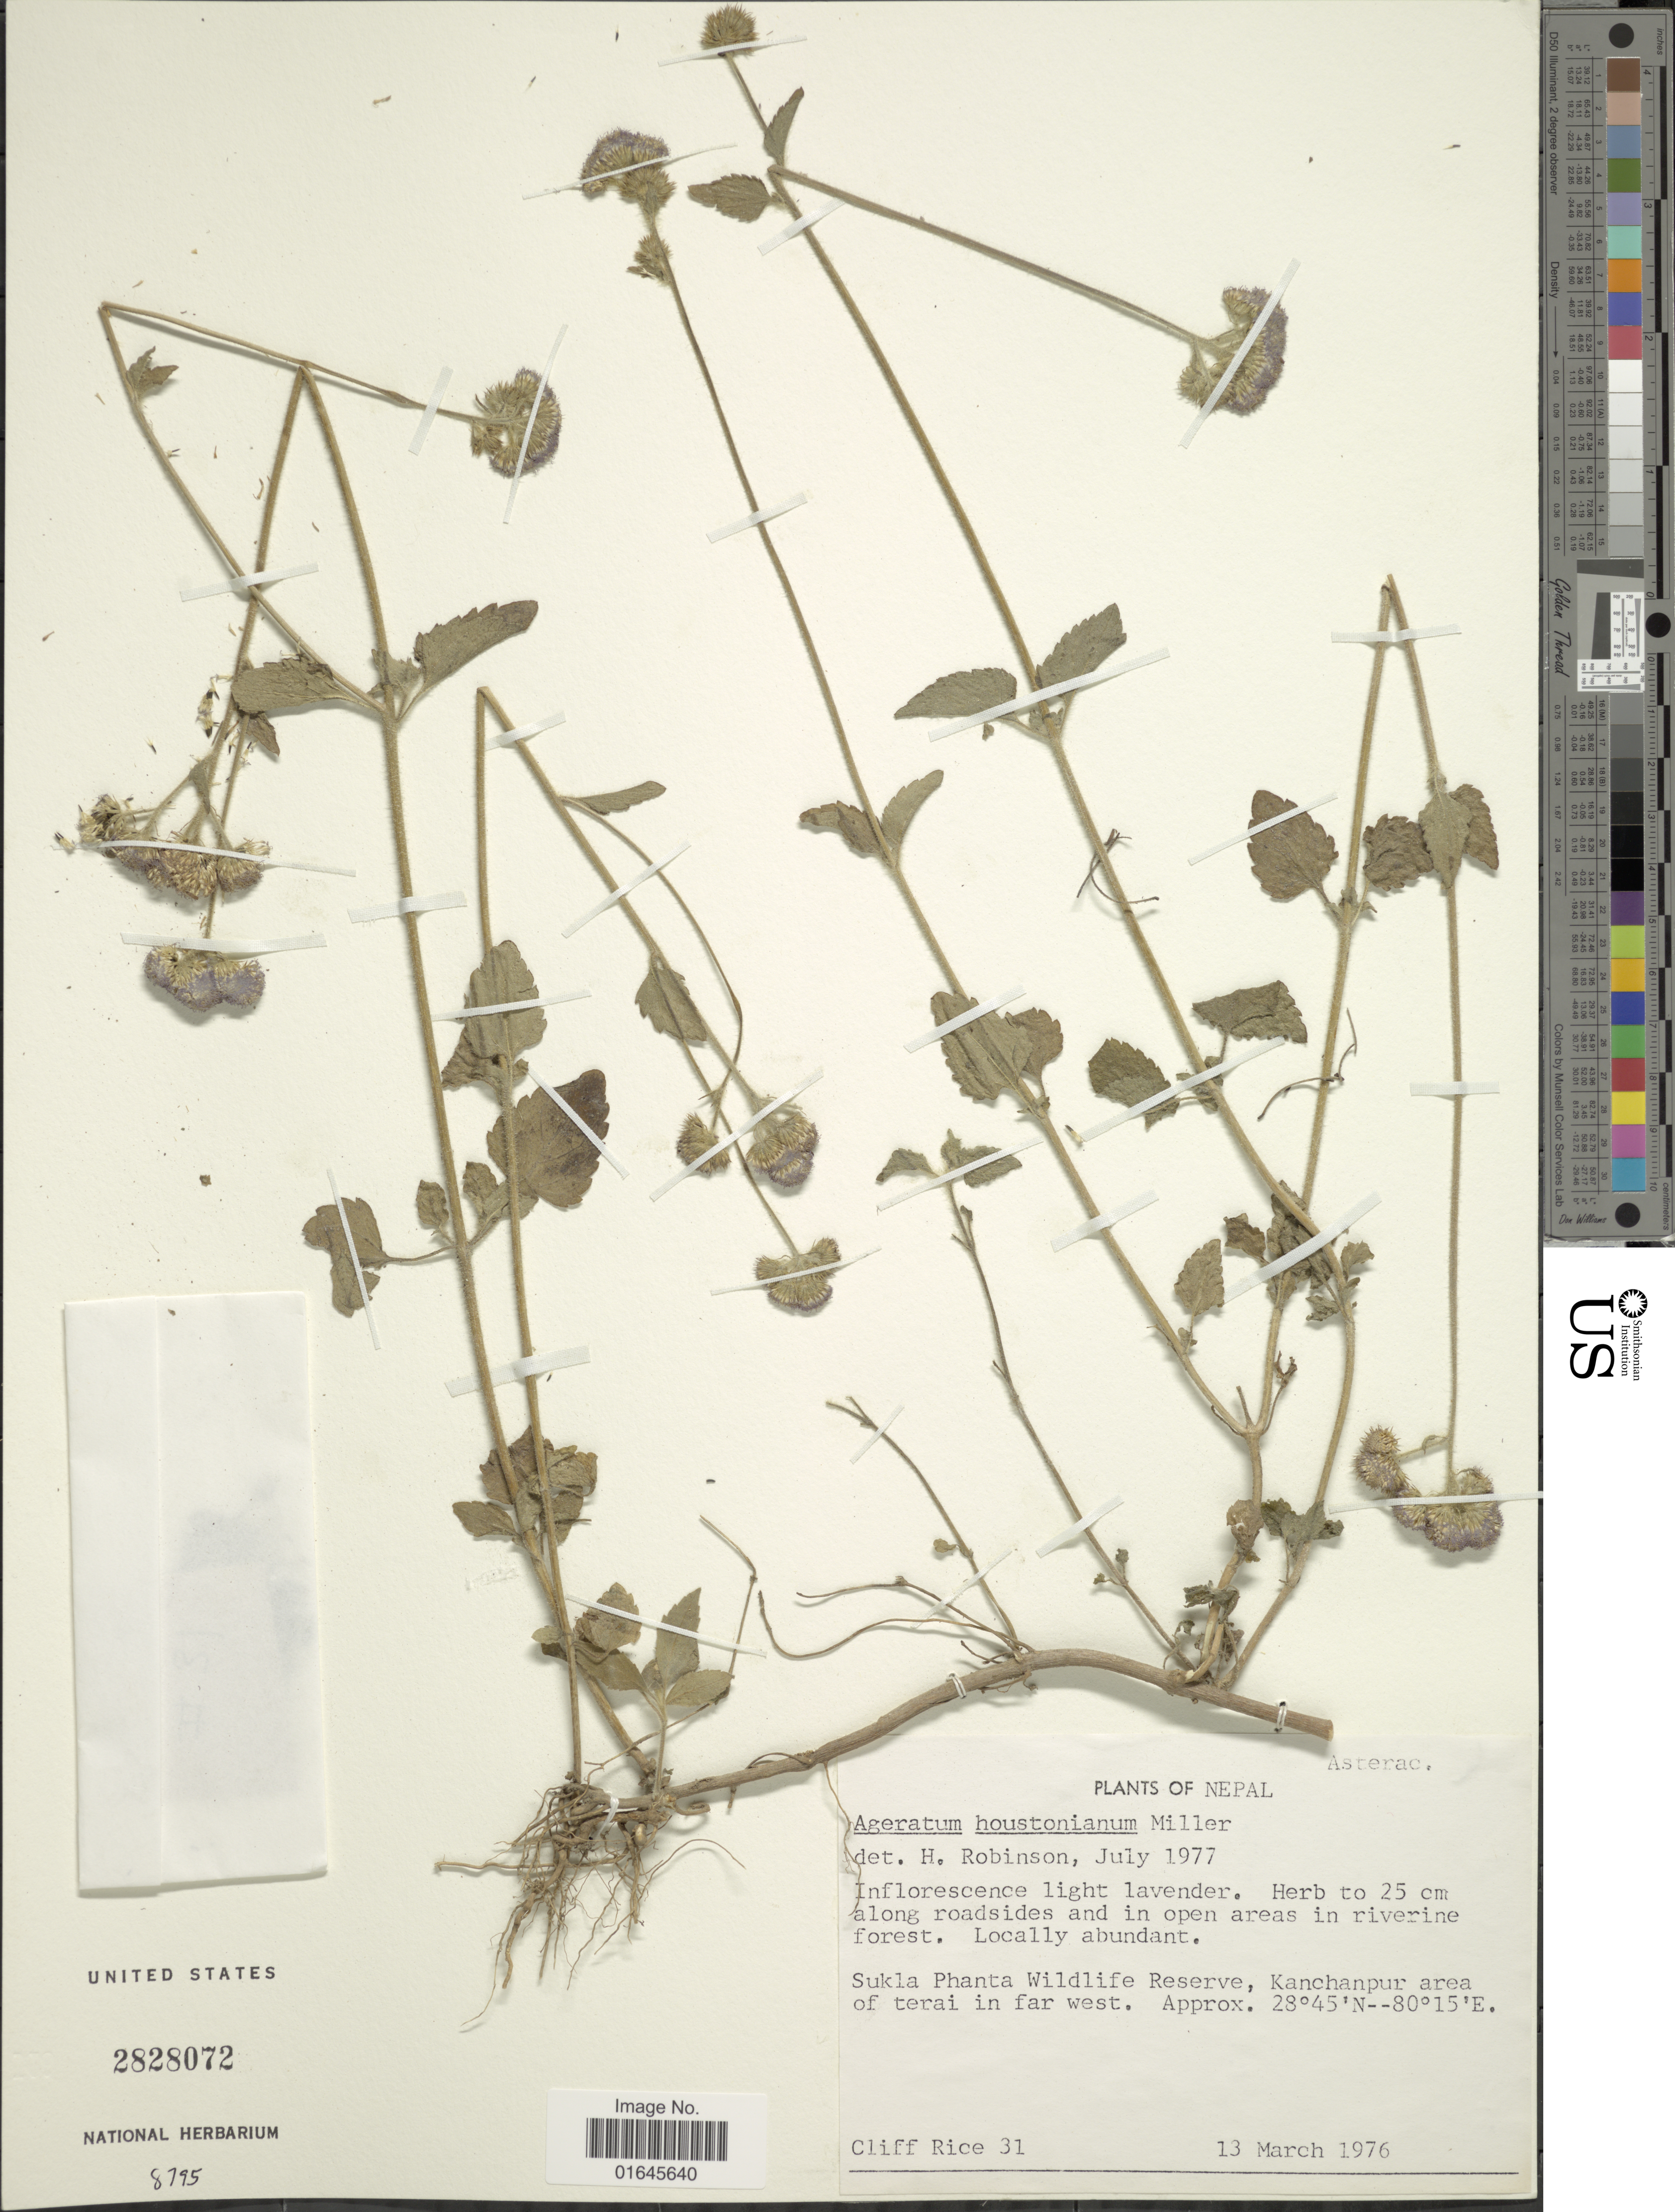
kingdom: Plantae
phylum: Tracheophyta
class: Magnoliopsida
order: Asterales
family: Asteraceae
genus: Ageratum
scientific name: Ageratum houstonianum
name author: Mill.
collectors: C. G. Rice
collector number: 31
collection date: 1976-03-13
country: Nepal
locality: Sukla Phanta Wildlife Reserve, Kanchanpur area of terai in far west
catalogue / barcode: US 2828072